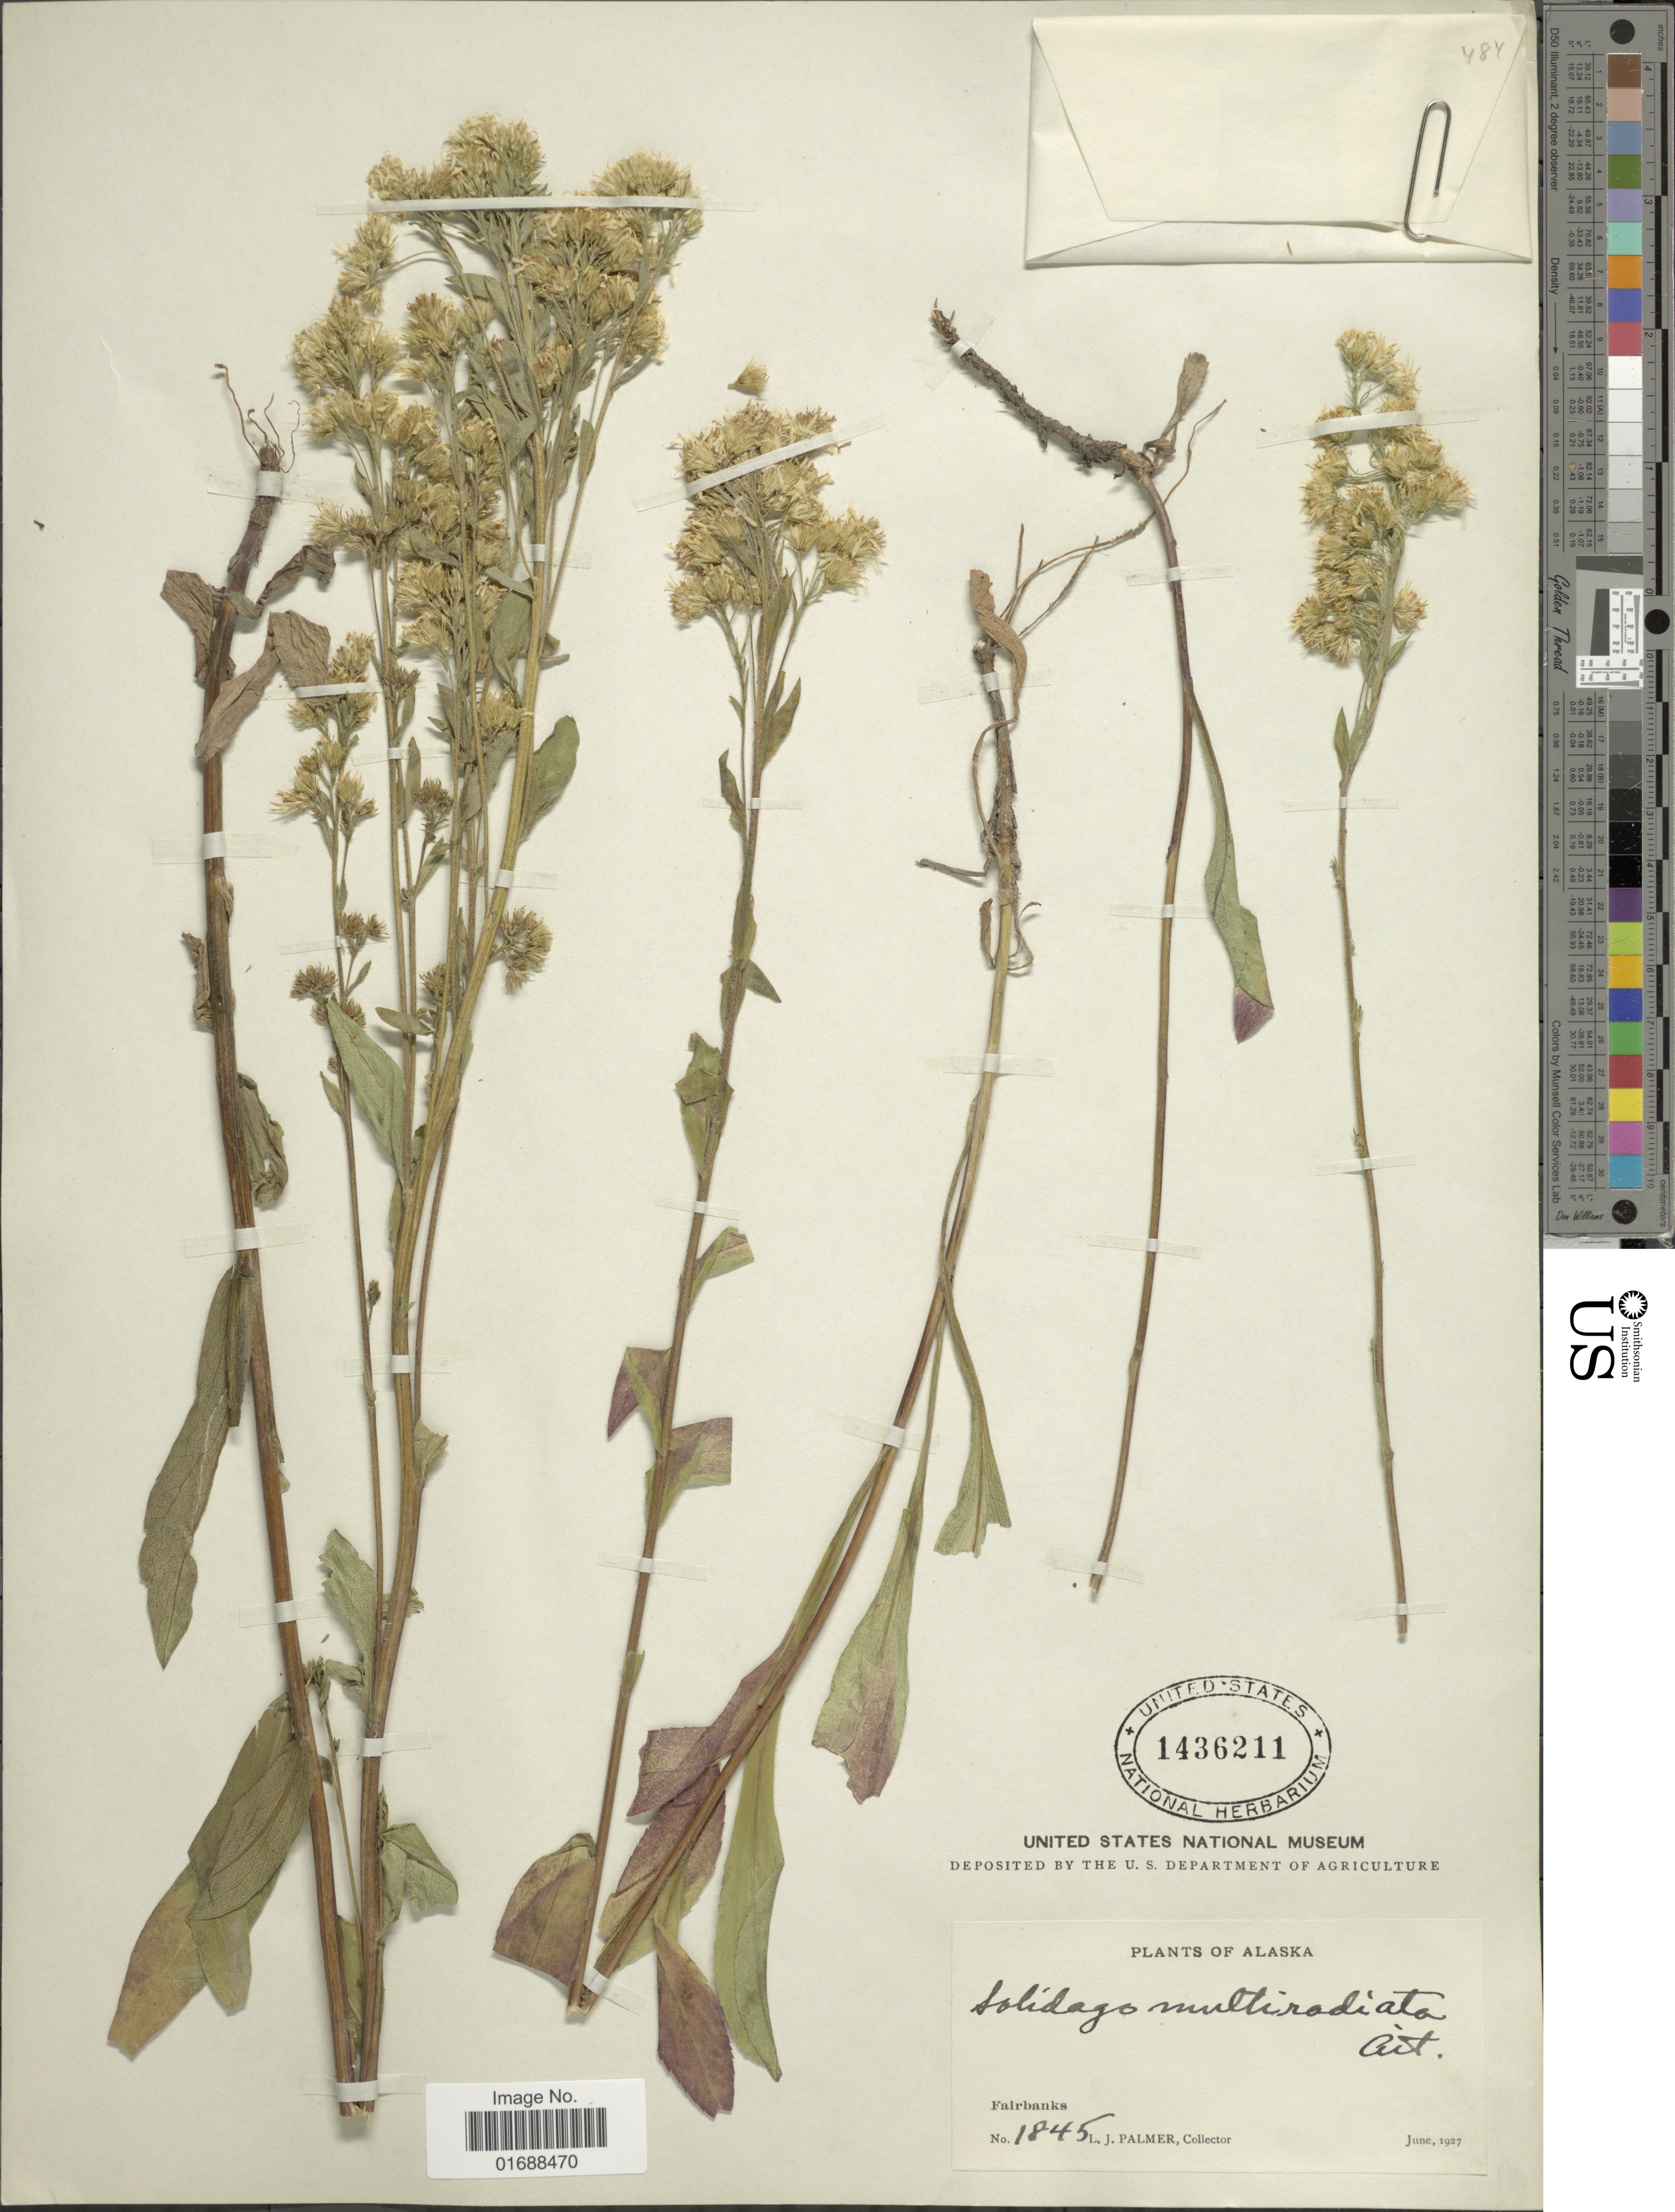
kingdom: Plantae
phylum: Tracheophyta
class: Magnoliopsida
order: Asterales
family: Asteraceae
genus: Solidago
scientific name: Solidago multiradiata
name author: Aiton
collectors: L. J. Palmer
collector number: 1845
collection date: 1927-06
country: United States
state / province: Alaska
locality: Fairbanks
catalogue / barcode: US 1436211